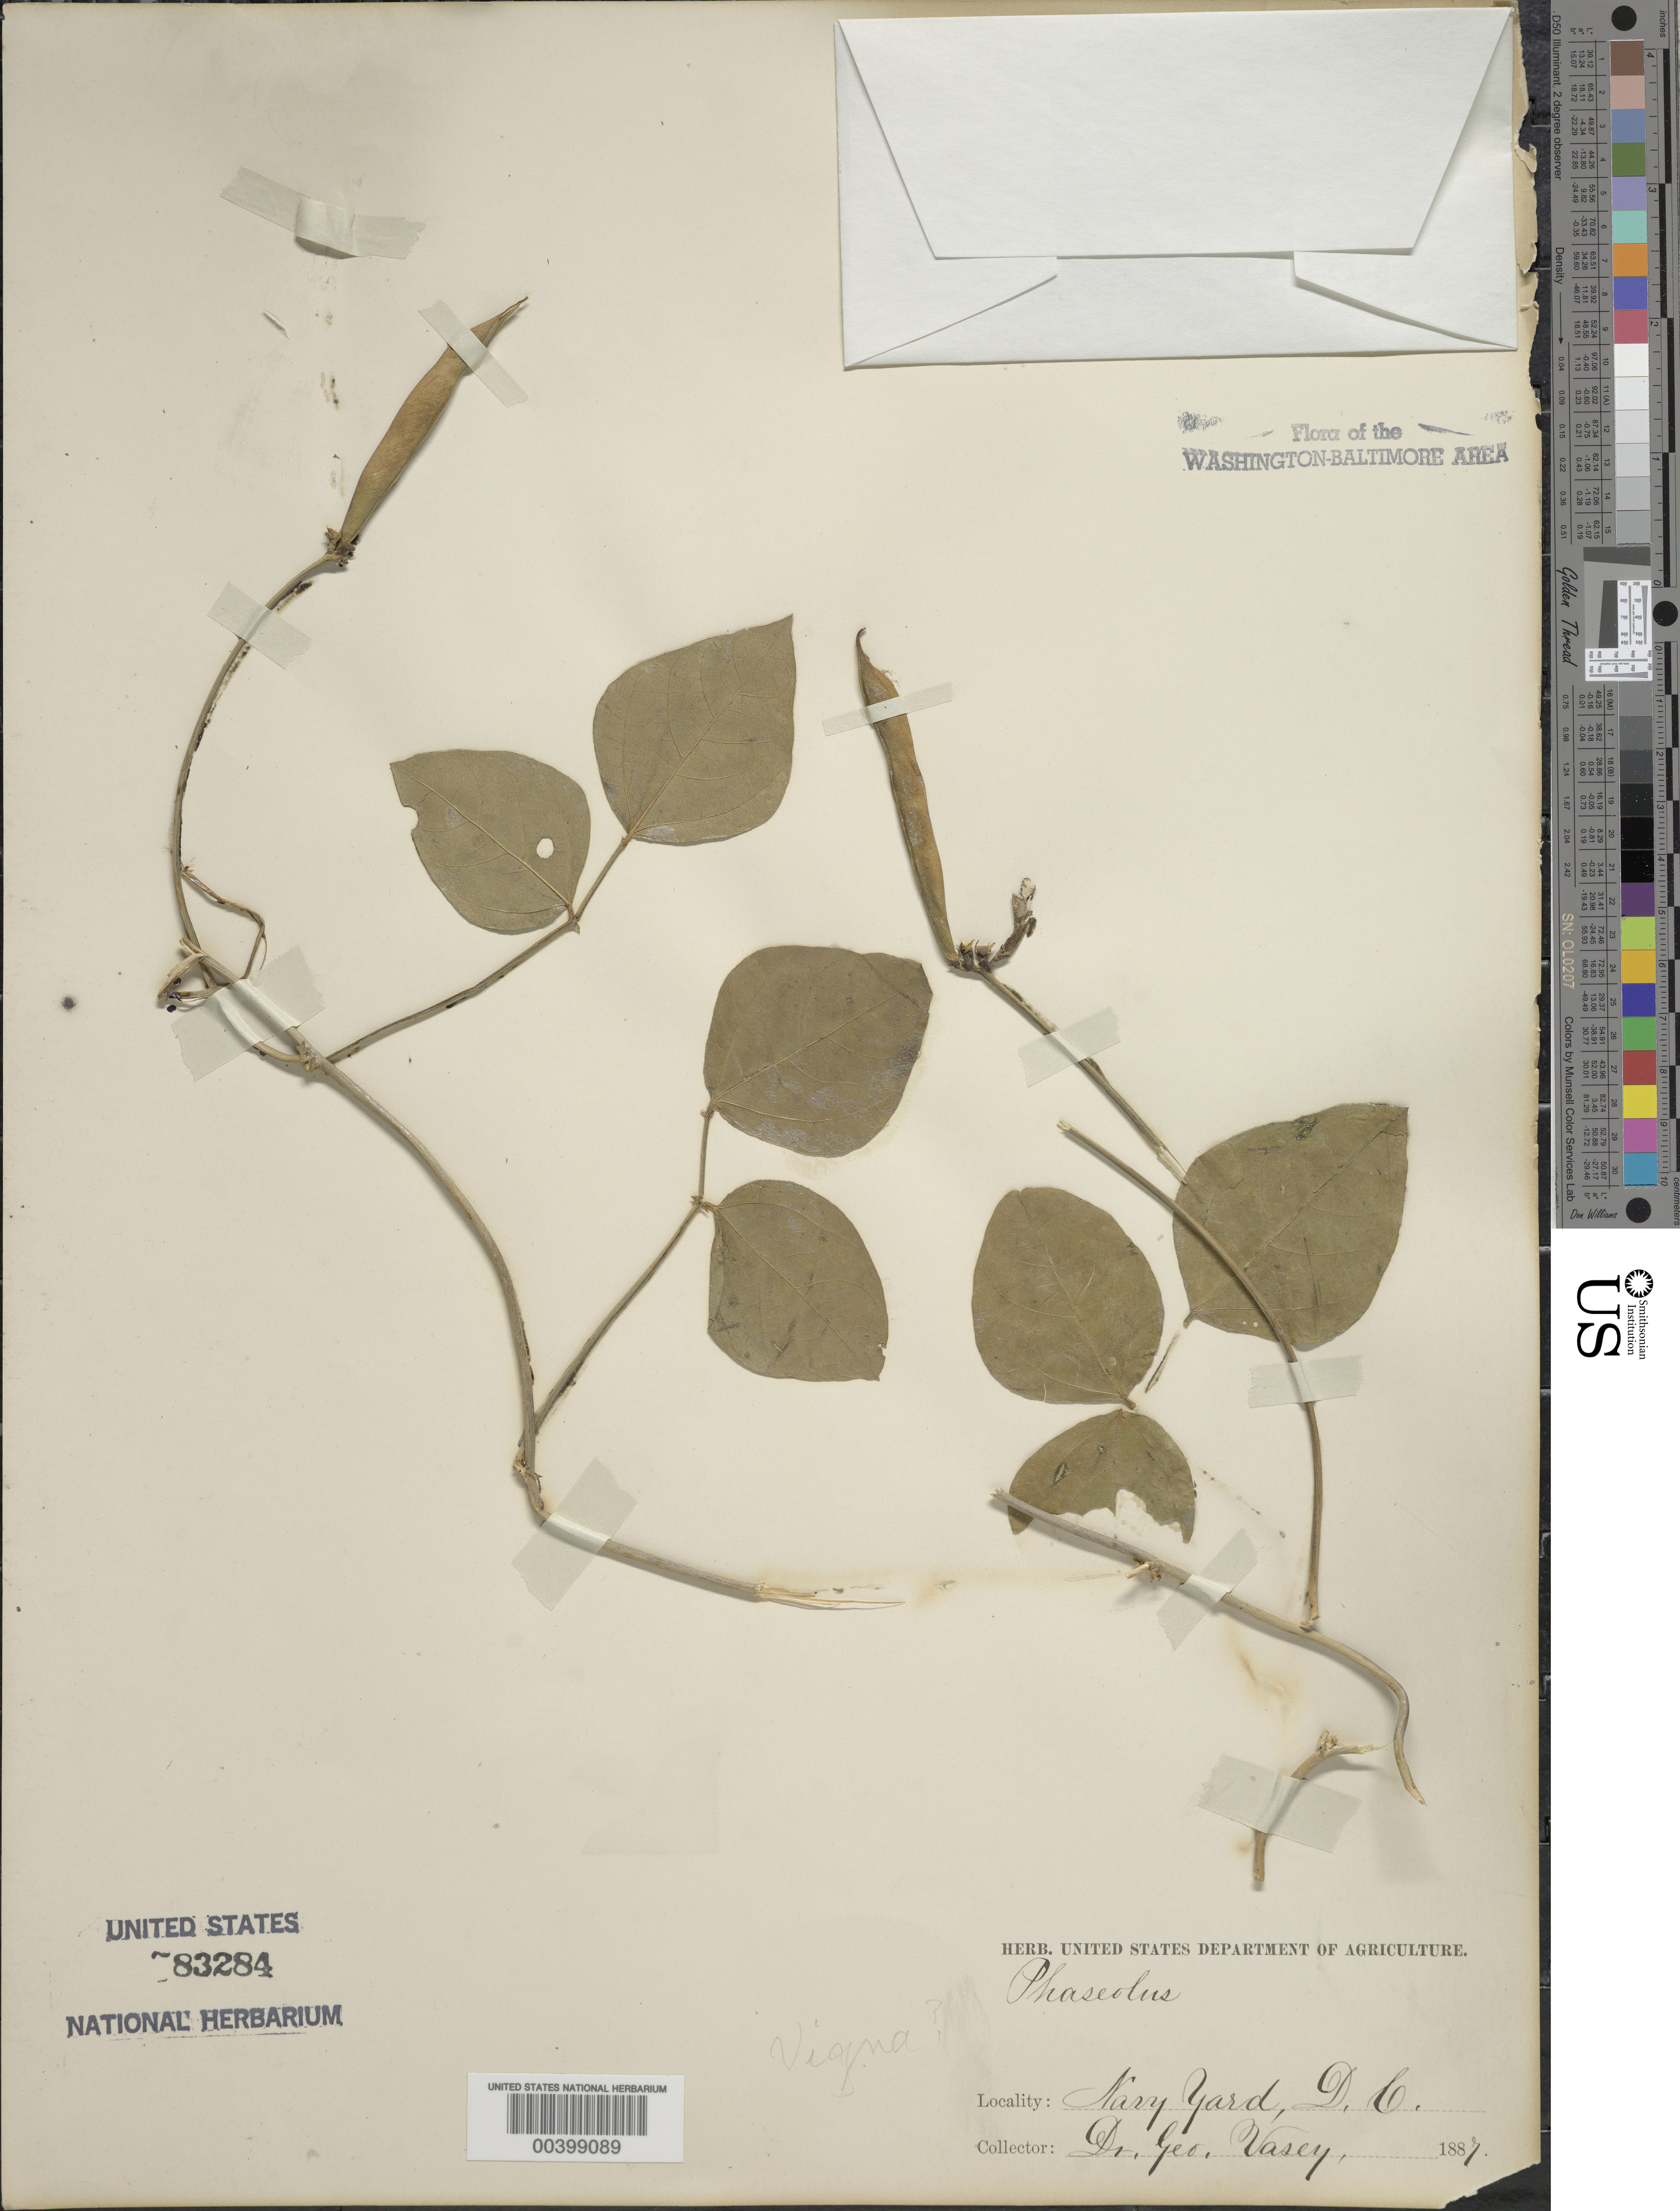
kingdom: Plantae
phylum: Tracheophyta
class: Magnoliopsida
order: Fabales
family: Fabaceae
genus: Strophostyles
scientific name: Strophostyles helvola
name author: (L.) Elliott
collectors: G. Vasey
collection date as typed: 1887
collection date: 1887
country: United States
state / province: District of Columbia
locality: Navy Yard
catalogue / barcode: US 83284